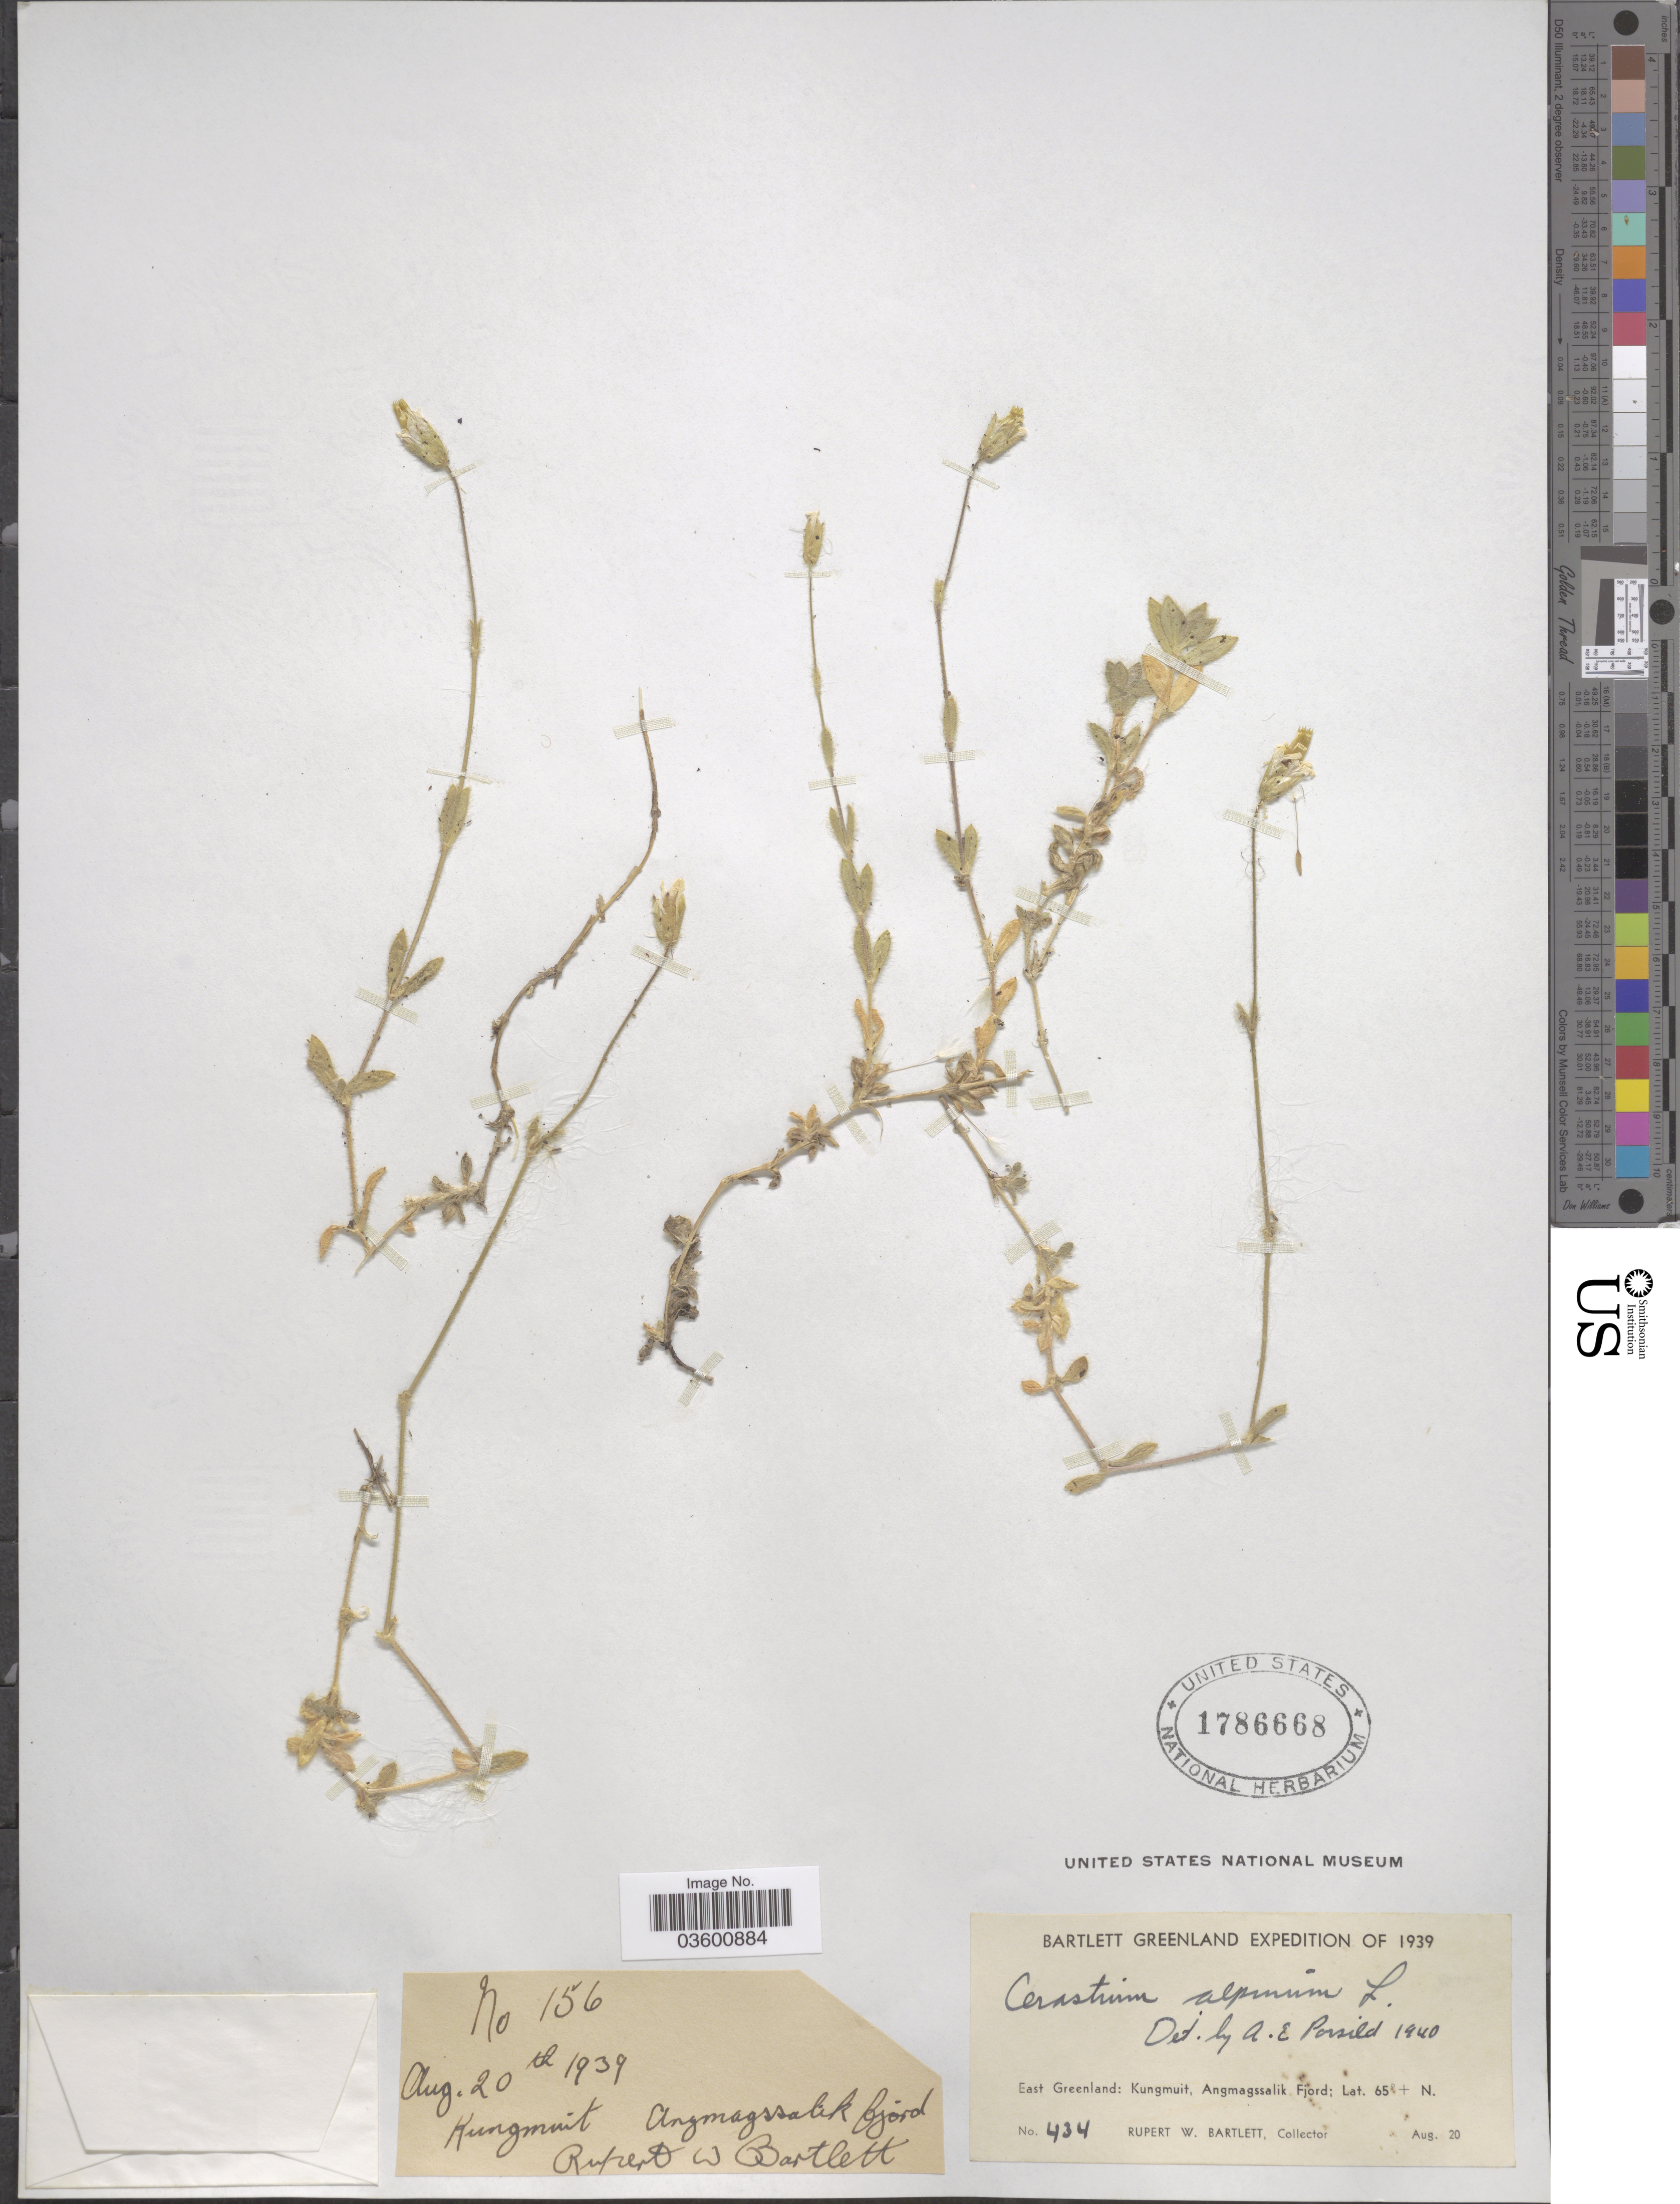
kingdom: Plantae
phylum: Tracheophyta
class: Magnoliopsida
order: Caryophyllales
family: Caryophyllaceae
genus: Cerastium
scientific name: Cerastium alpinum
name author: L.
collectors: R. W. Bartlett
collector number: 434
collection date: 1939-08-20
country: Greenland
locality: East Greenland: Kungmuit, Angmagssalik Fjord.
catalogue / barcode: US 1786668